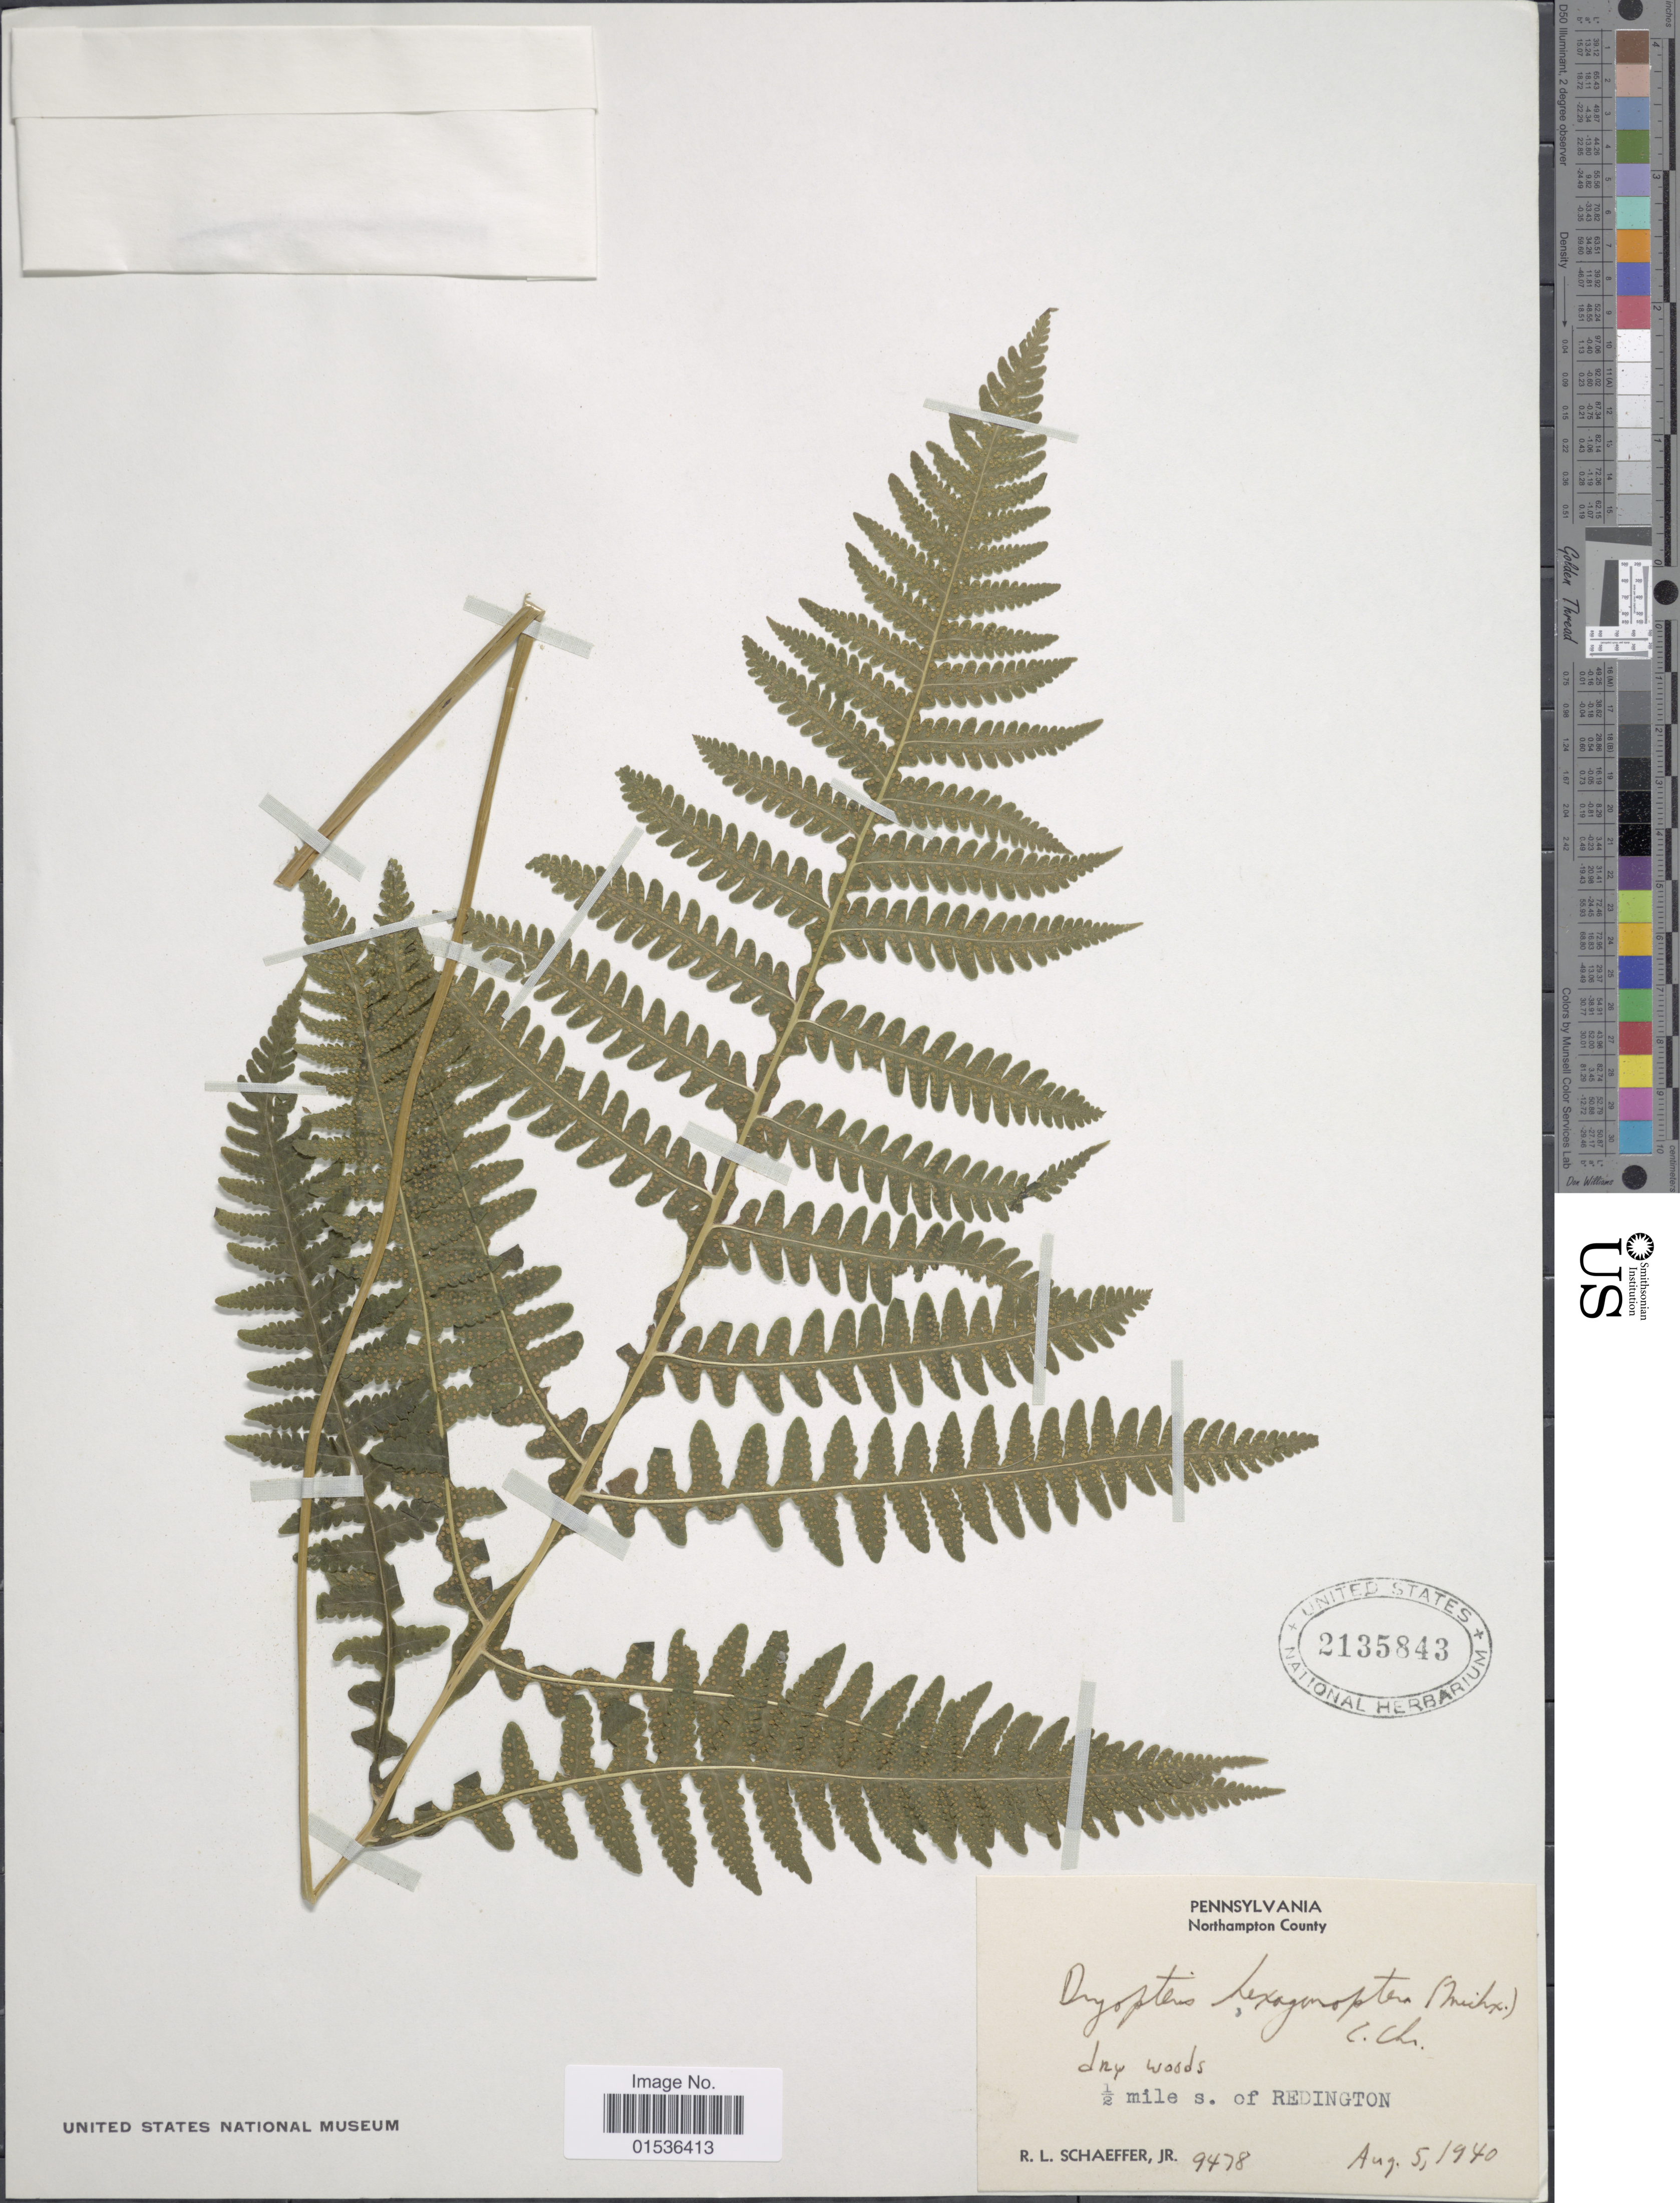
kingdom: Plantae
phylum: Tracheophyta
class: Polypodiopsida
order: Polypodiales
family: Thelypteridaceae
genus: Phegopteris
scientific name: Phegopteris hexagonoptera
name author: (Michx.) Fée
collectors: R. L. Schaeffer Jr.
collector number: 9478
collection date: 1940-08-05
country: United States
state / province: Pennsylvania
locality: Northampton County, ½ mile s. of Redington.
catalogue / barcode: US 2135843